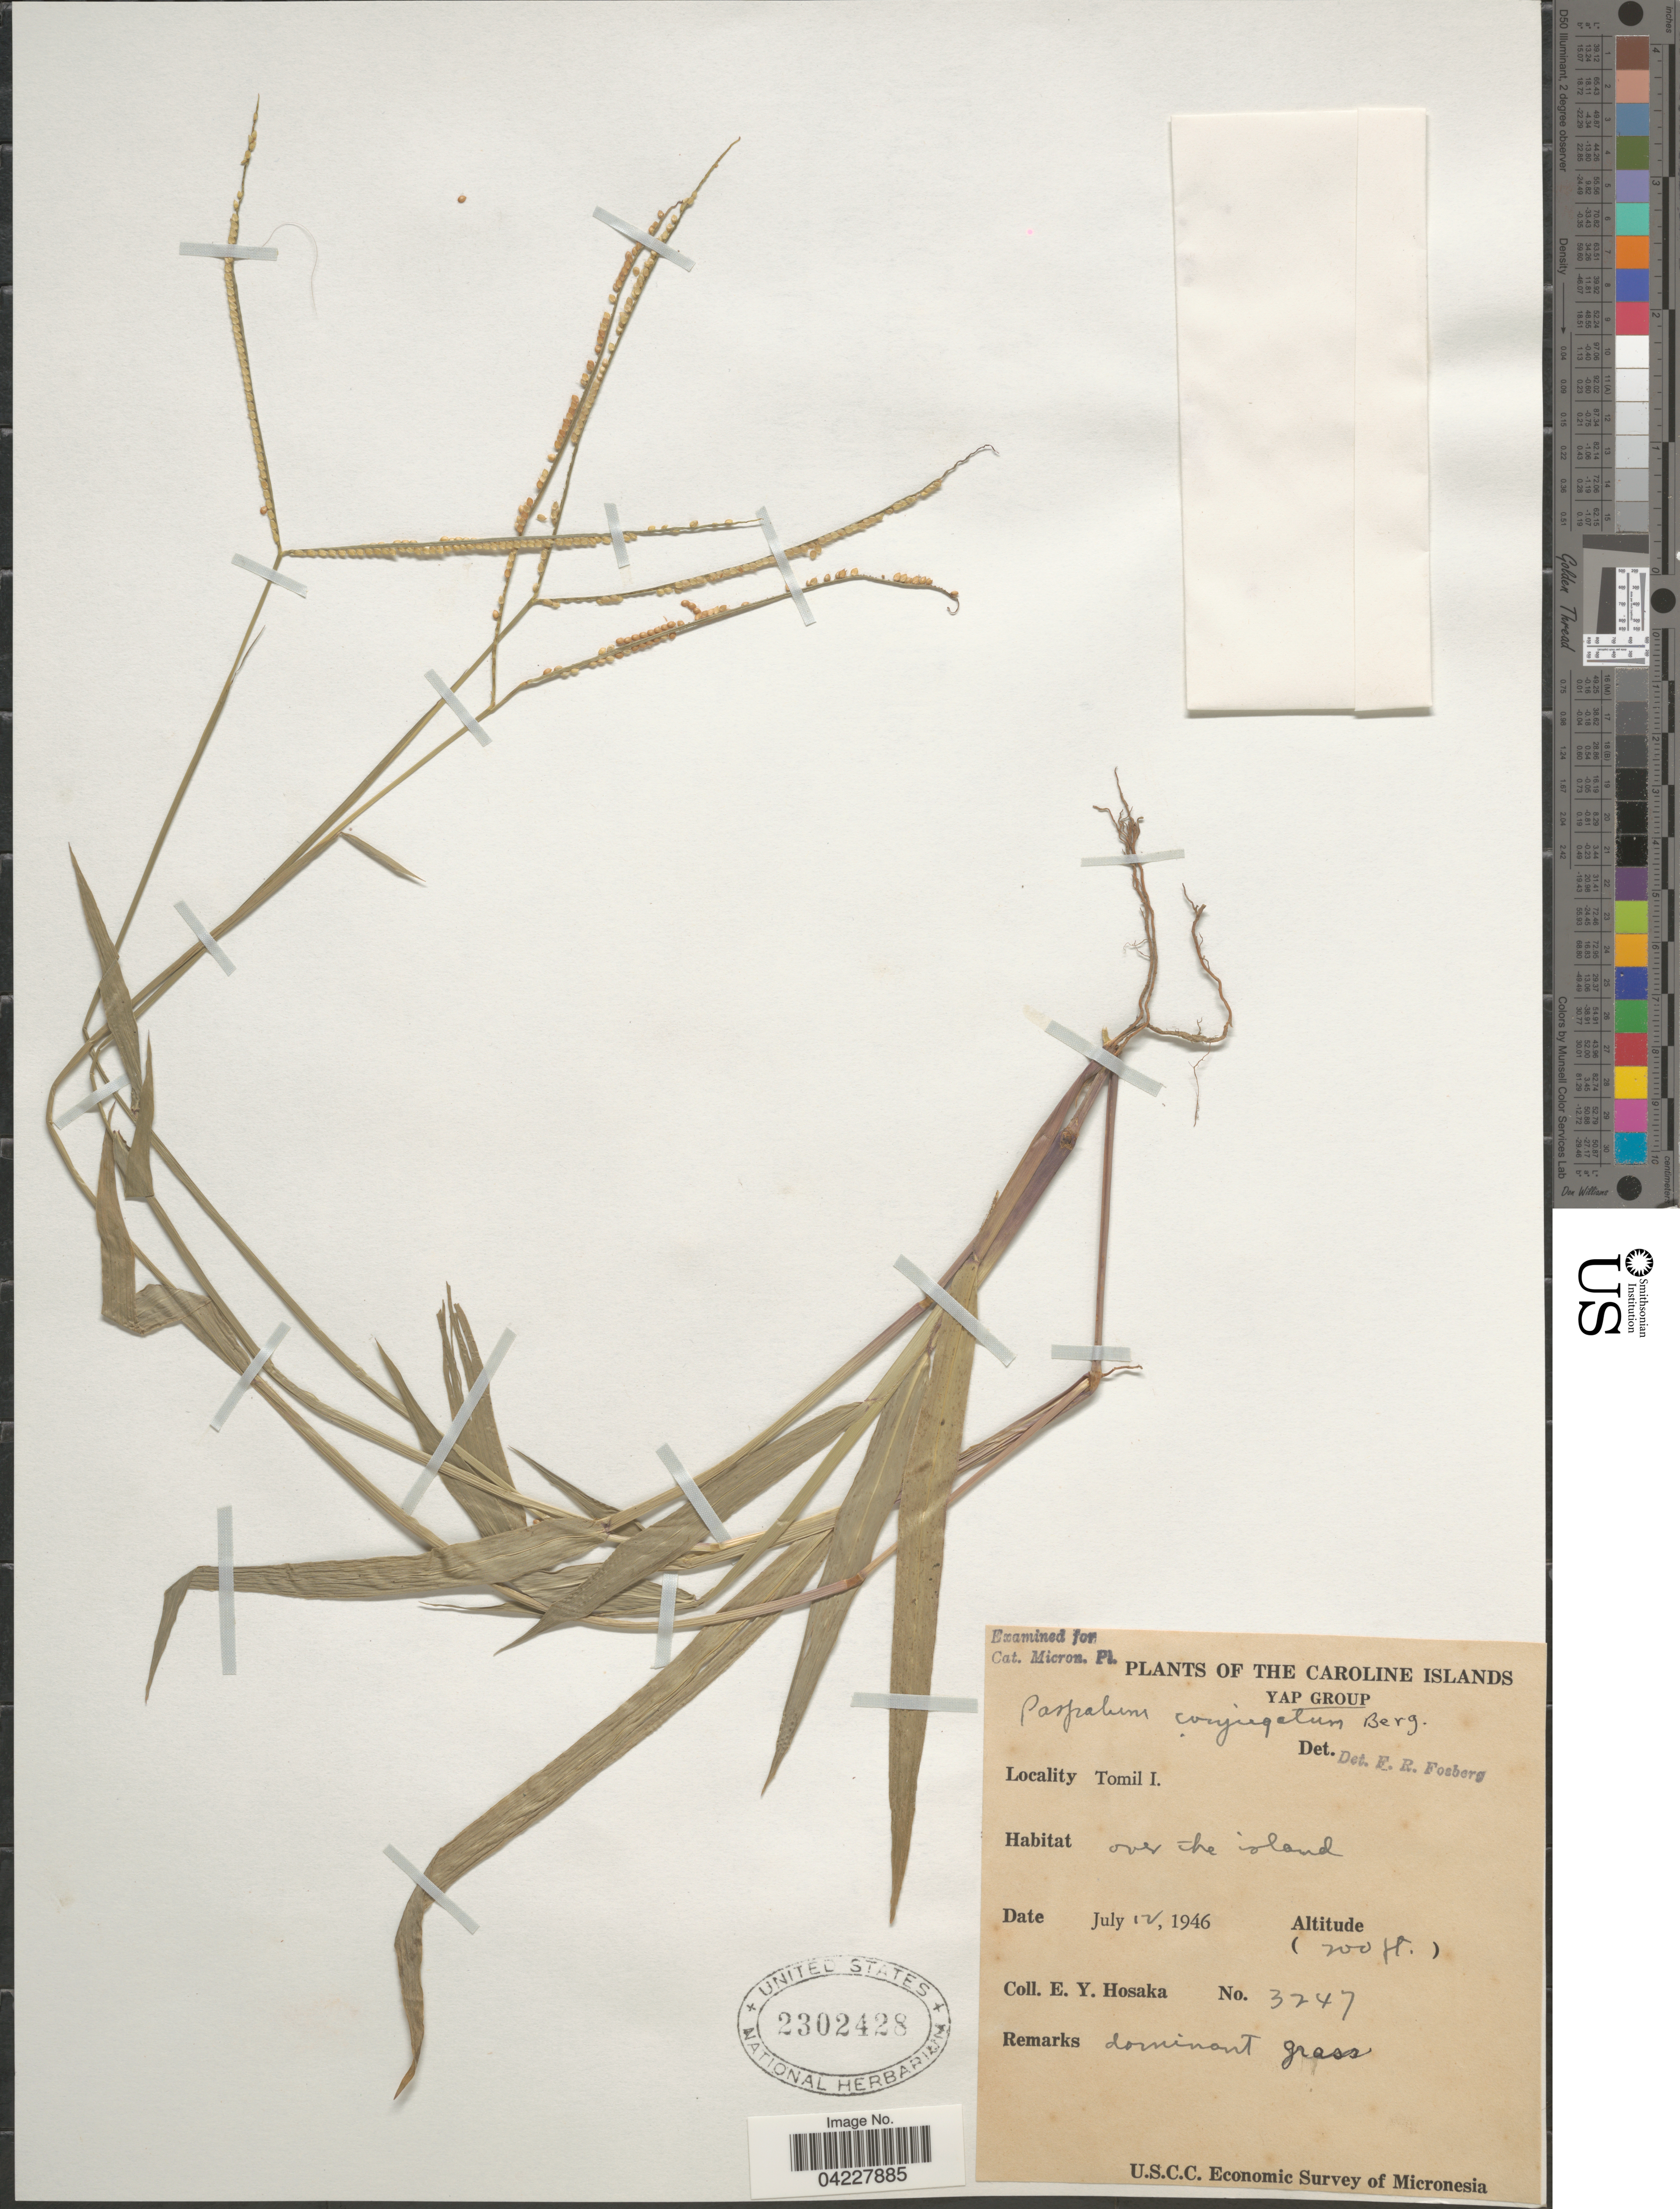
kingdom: Plantae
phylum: Tracheophyta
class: Liliopsida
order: Poales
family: Poaceae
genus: Paspalum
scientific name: Paspalum conjugatum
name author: P.J. Bergius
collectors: E. Y. Hosaka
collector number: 3247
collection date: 1946-07-12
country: Micronesia, Federated States of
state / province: Yap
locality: The Caroline Islands. Yap Group. Tomil I. U.S.C.C. Economic Survey of Micronesia.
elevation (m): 61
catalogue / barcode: US 2302428